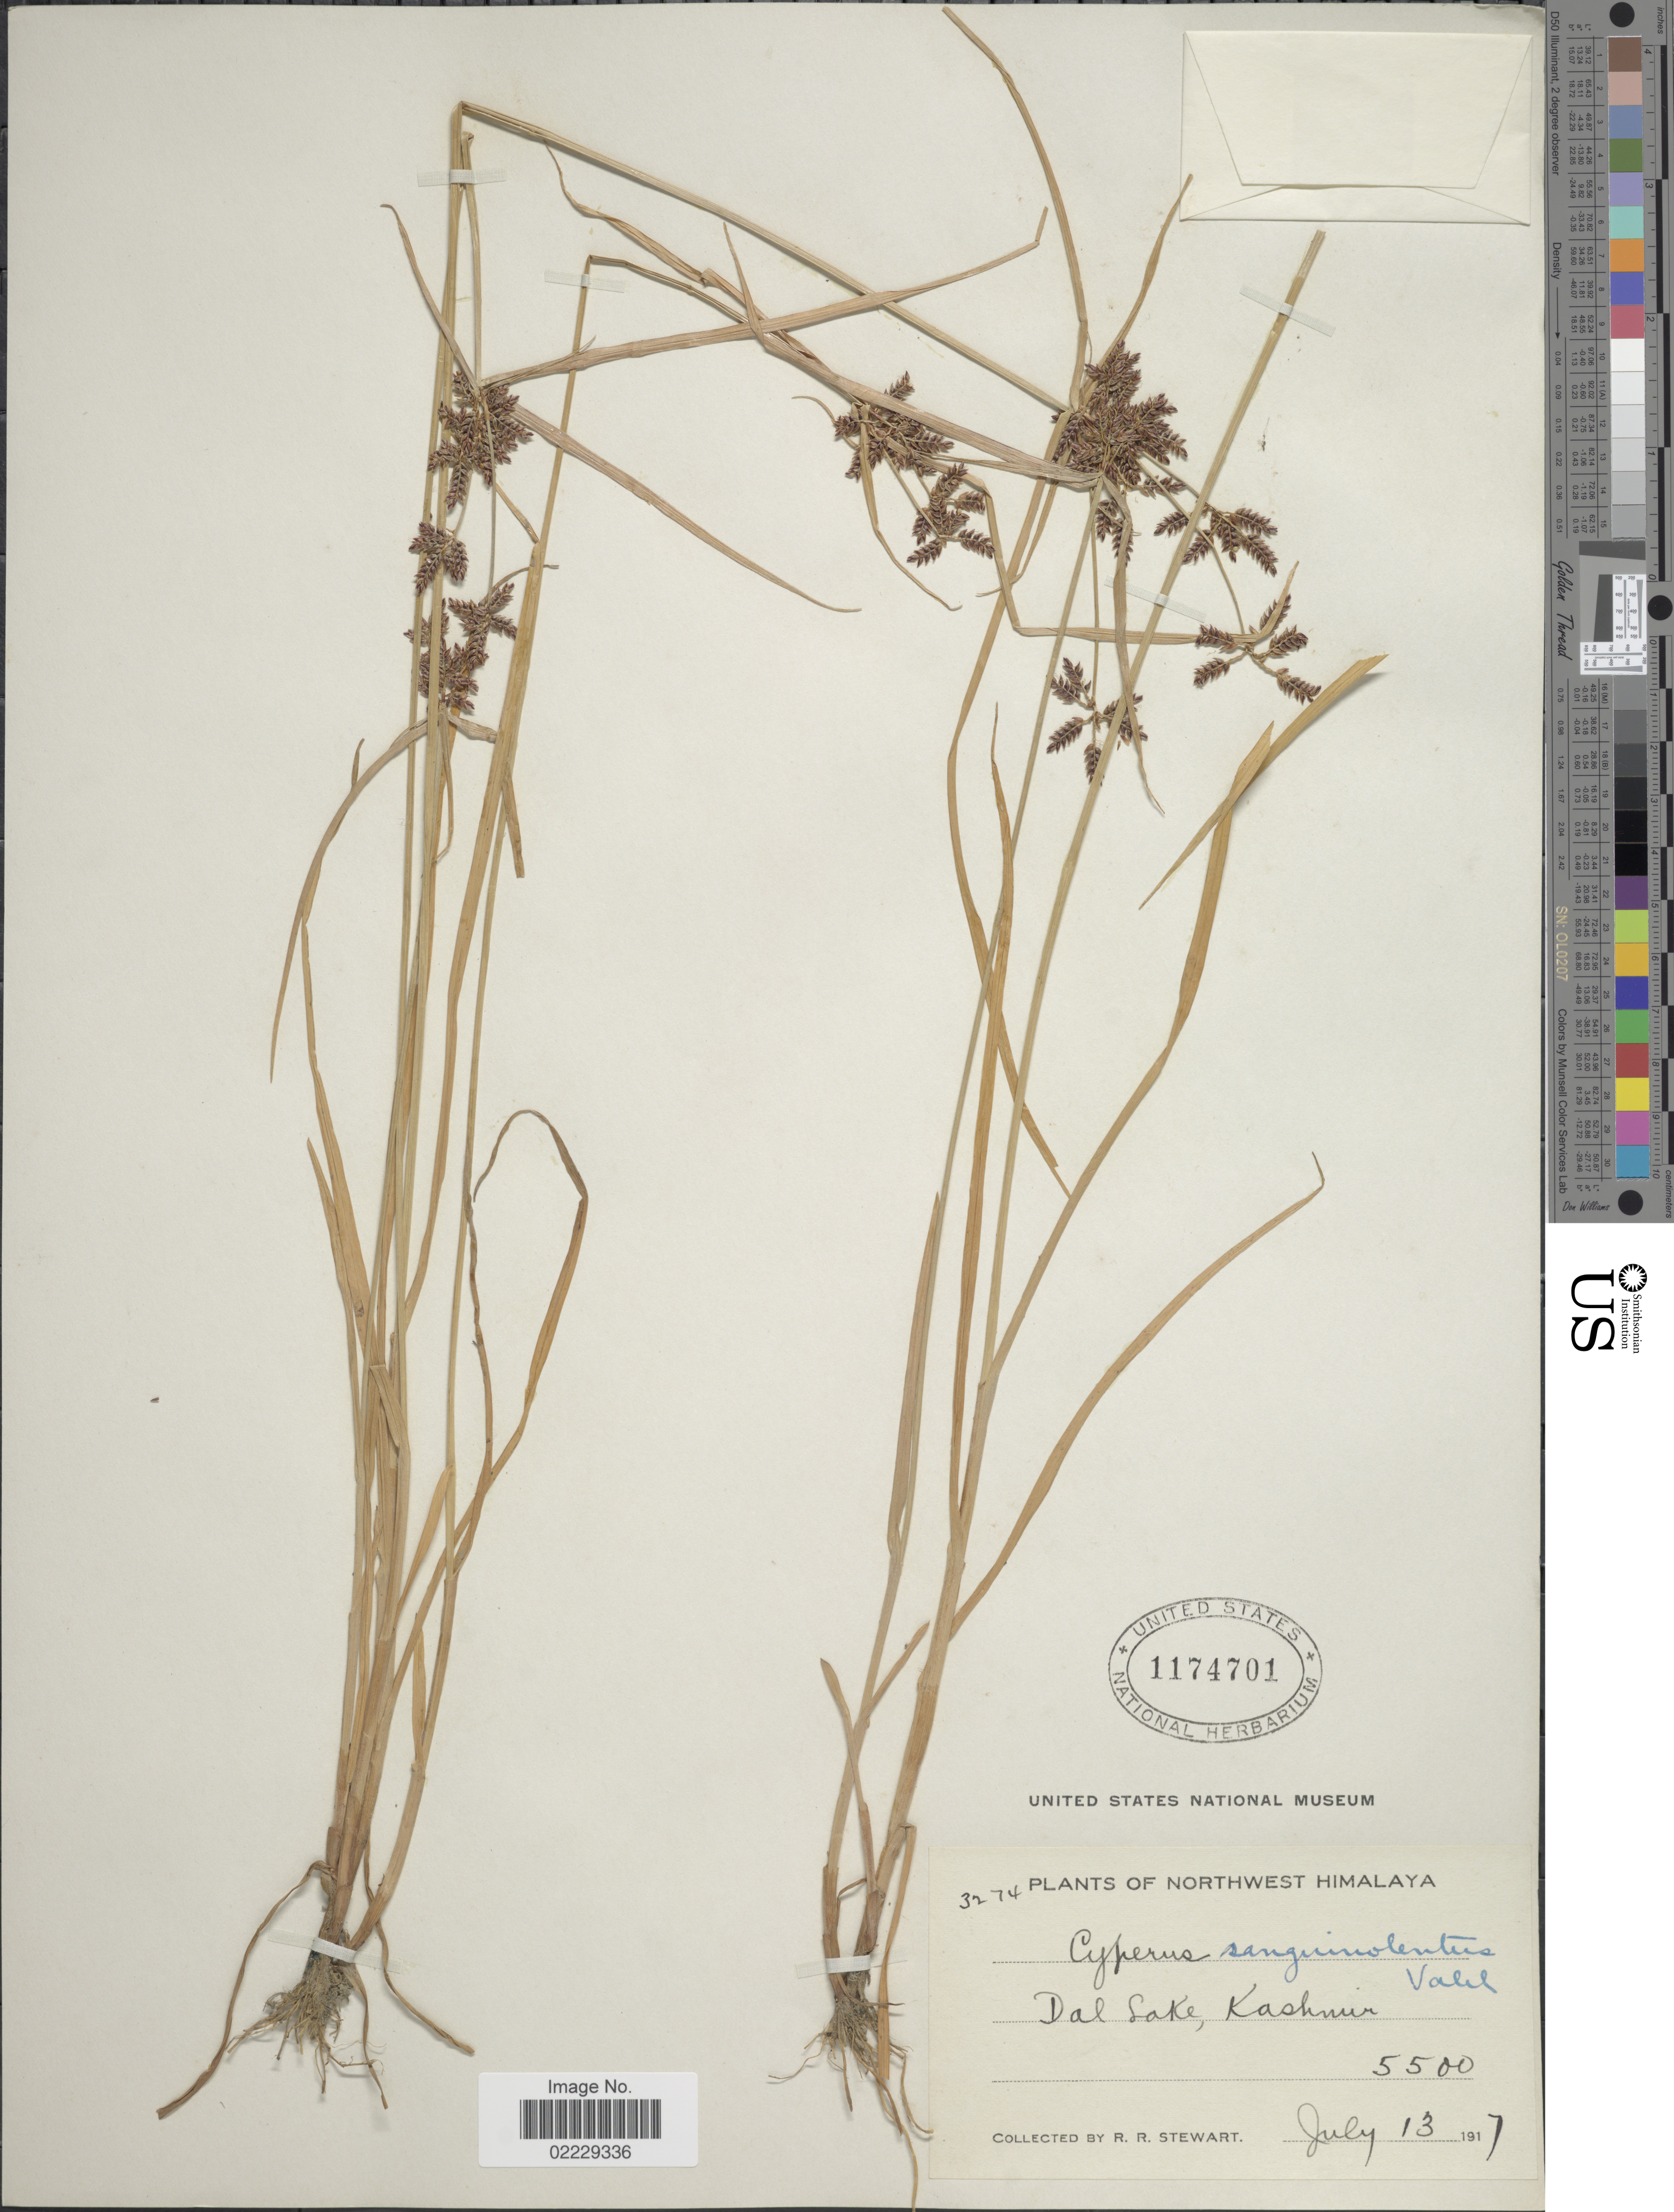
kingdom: Plantae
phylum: Tracheophyta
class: Liliopsida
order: Poales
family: Cyperaceae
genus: Cyperus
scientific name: Cyperus sanguinolentus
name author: Vahl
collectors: R. R. Stewart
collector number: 3274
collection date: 1917-07-13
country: India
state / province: Jammu and Kashmir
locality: Northwest Himalaya, Dal Sake, Kashmir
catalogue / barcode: US 1174701